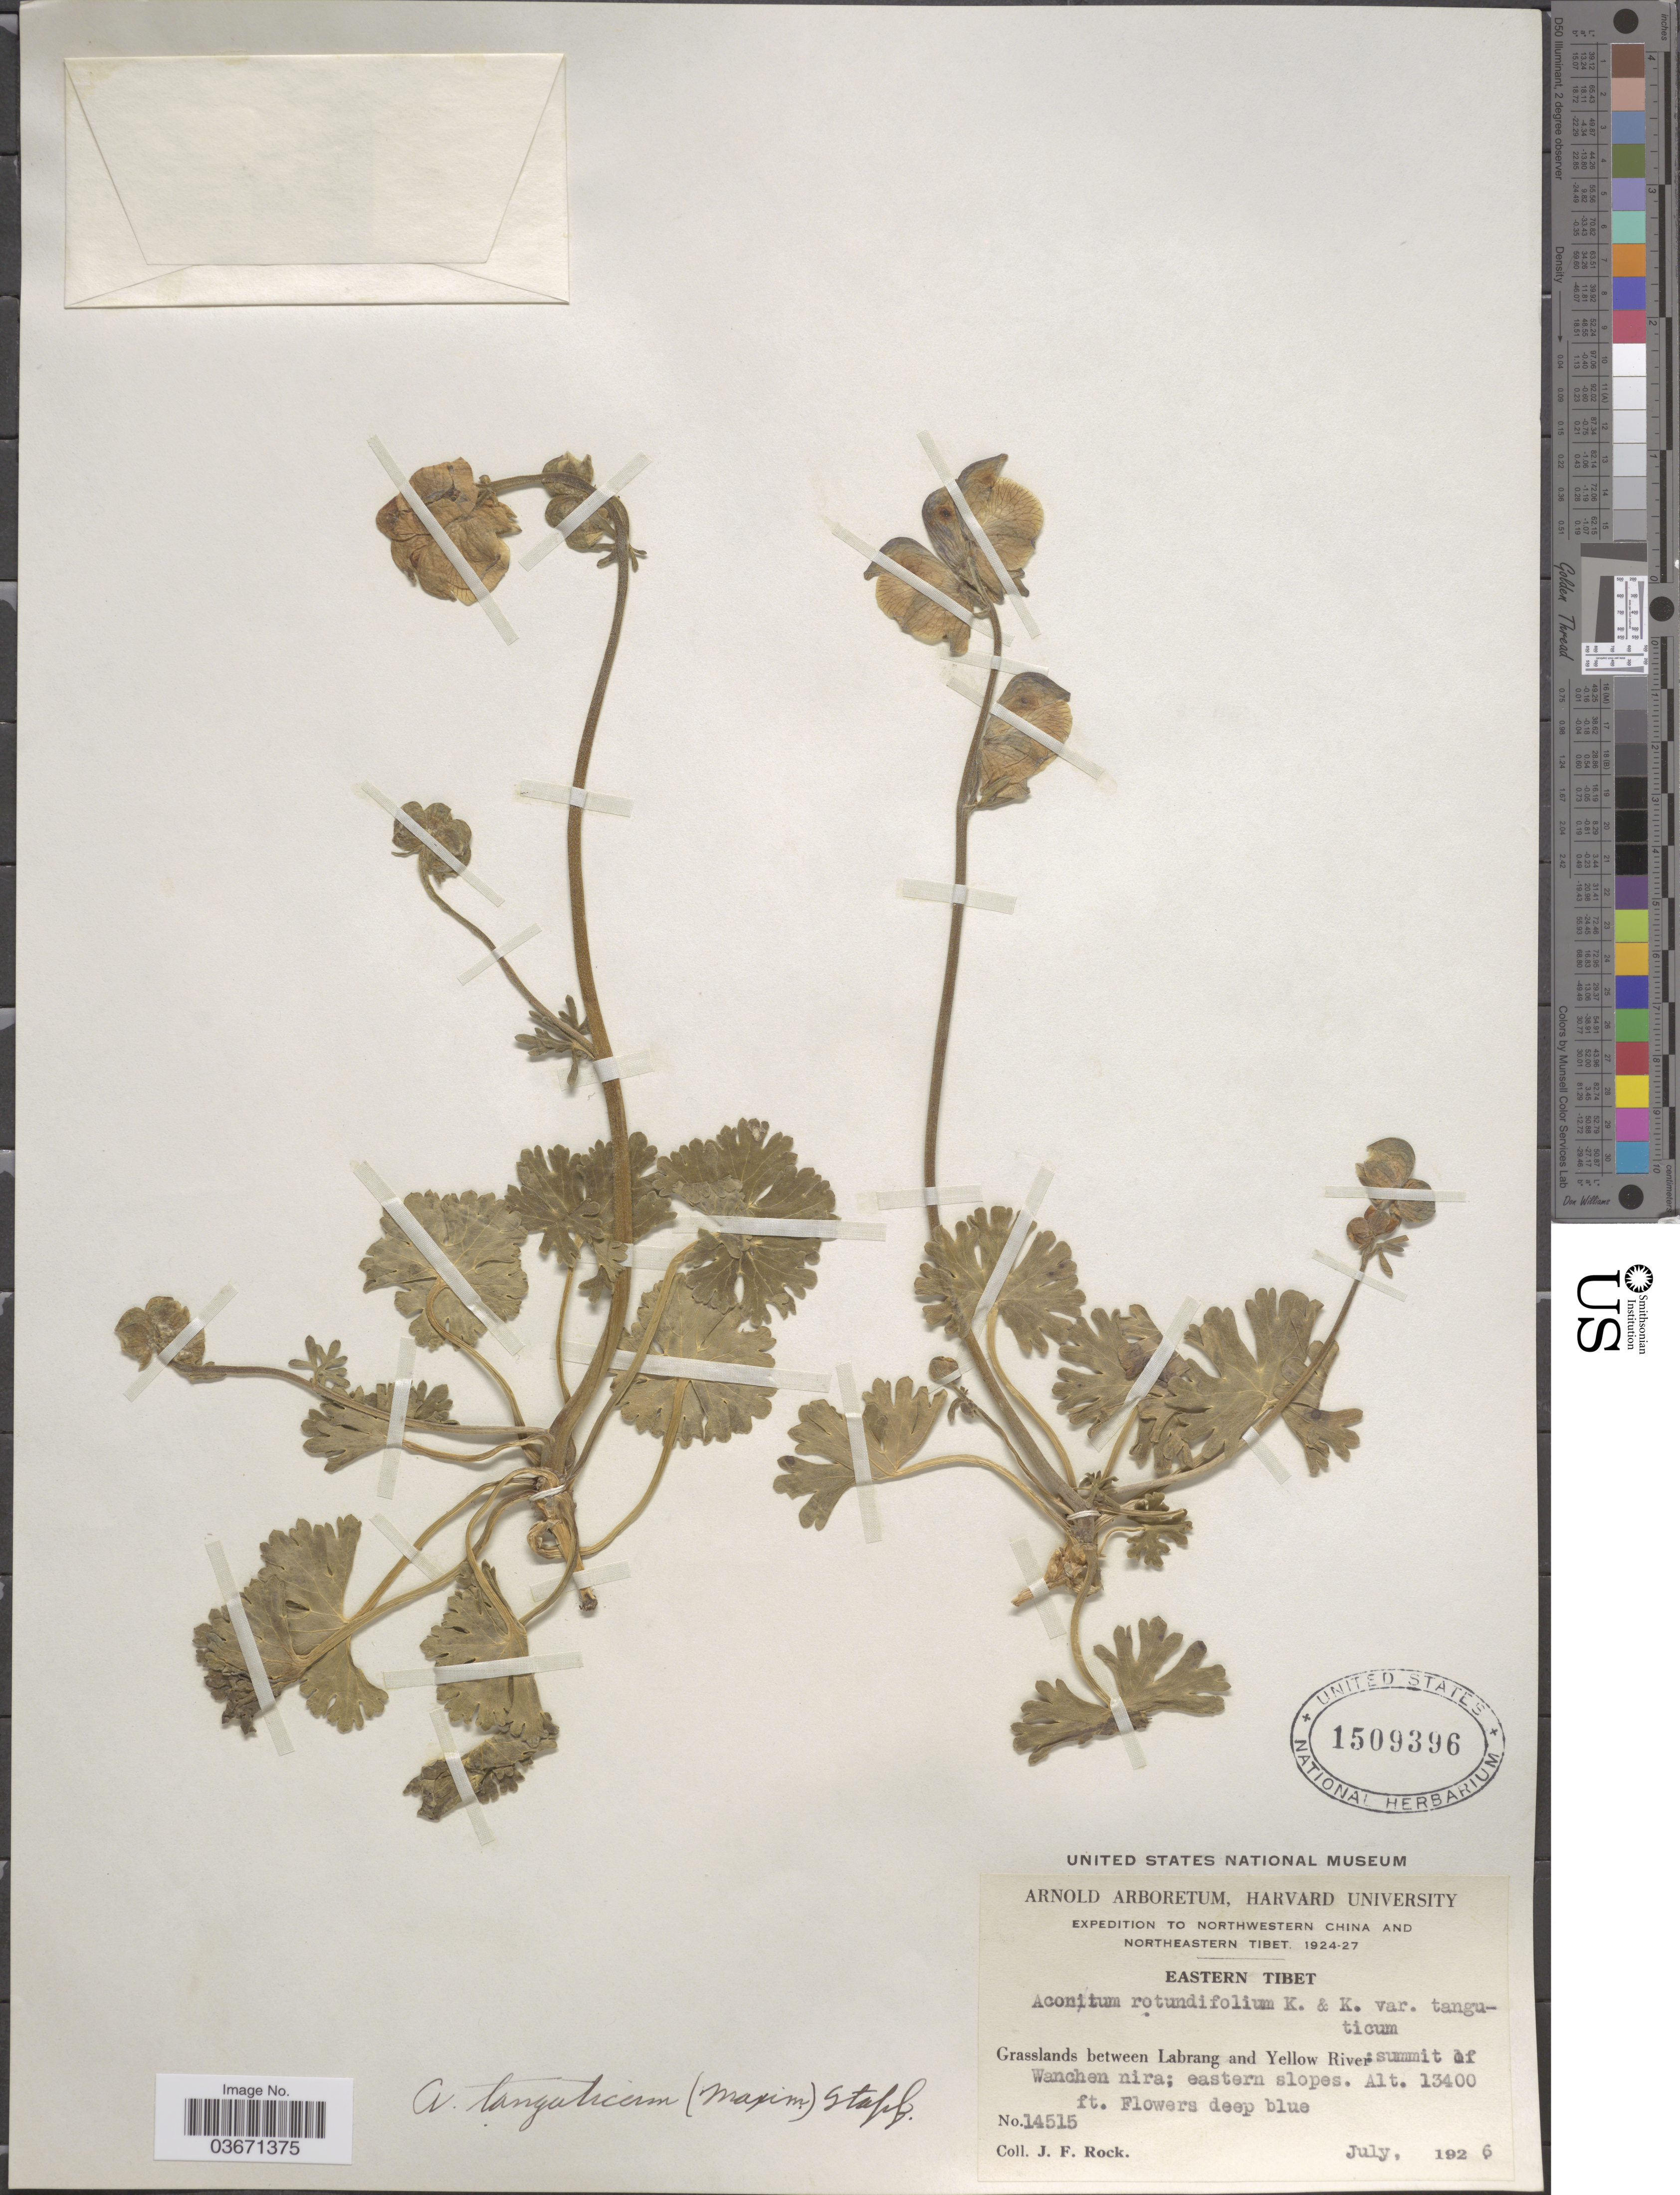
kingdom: Plantae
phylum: Tracheophyta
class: Magnoliopsida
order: Ranunculales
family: Ranunculaceae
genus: Aconitum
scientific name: Aconitum tanguticum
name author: (Maxim.) Stapf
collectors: J. Rock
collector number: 14515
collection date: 1926-07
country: China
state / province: Xizang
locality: Eastern Tibet. Grasslands between Labrang and Yellow River: summit of Wanchen nira; eastern slopes.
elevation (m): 4084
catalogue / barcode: US 1509396